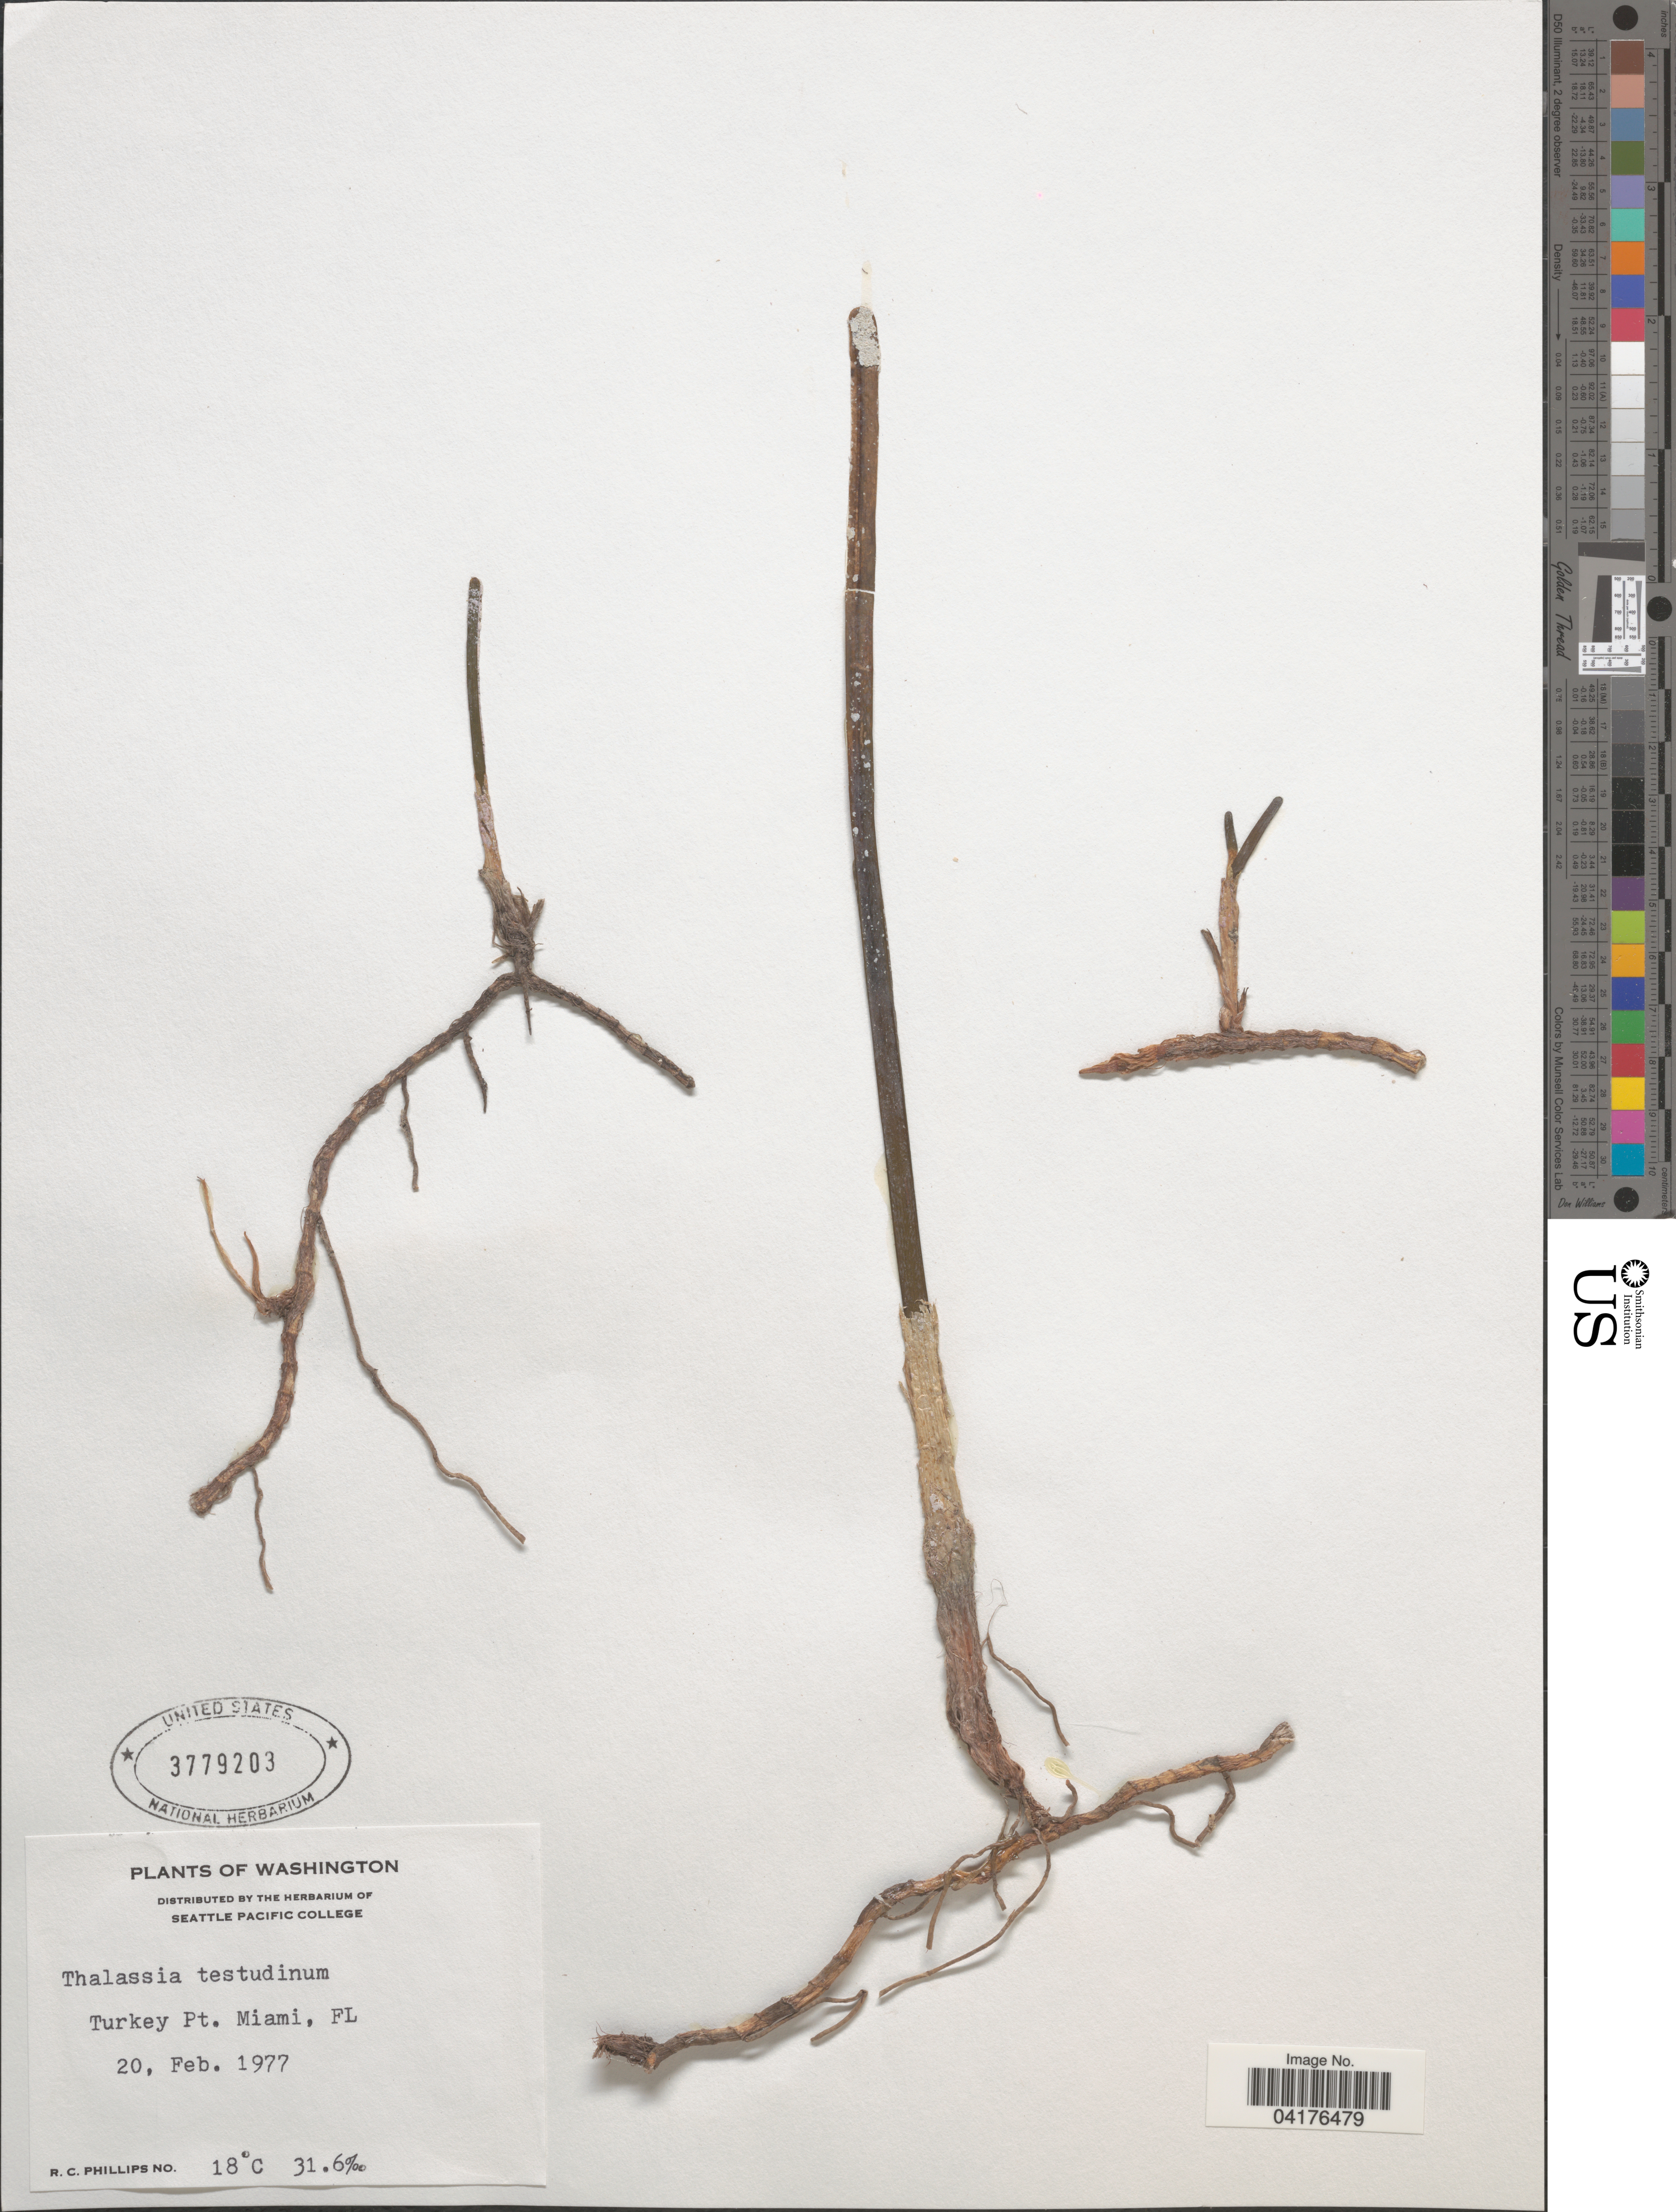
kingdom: Plantae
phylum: Tracheophyta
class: Liliopsida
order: Alismatales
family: Hydrocharitaceae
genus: Thalassia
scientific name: Thalassia testudinum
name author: Banks & Sol. ex K.D. Koenig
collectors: R. C. Phillips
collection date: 1977-02-20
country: United States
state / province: Florida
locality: Turkey Pt. Miami, FL.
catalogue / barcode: US 3779203